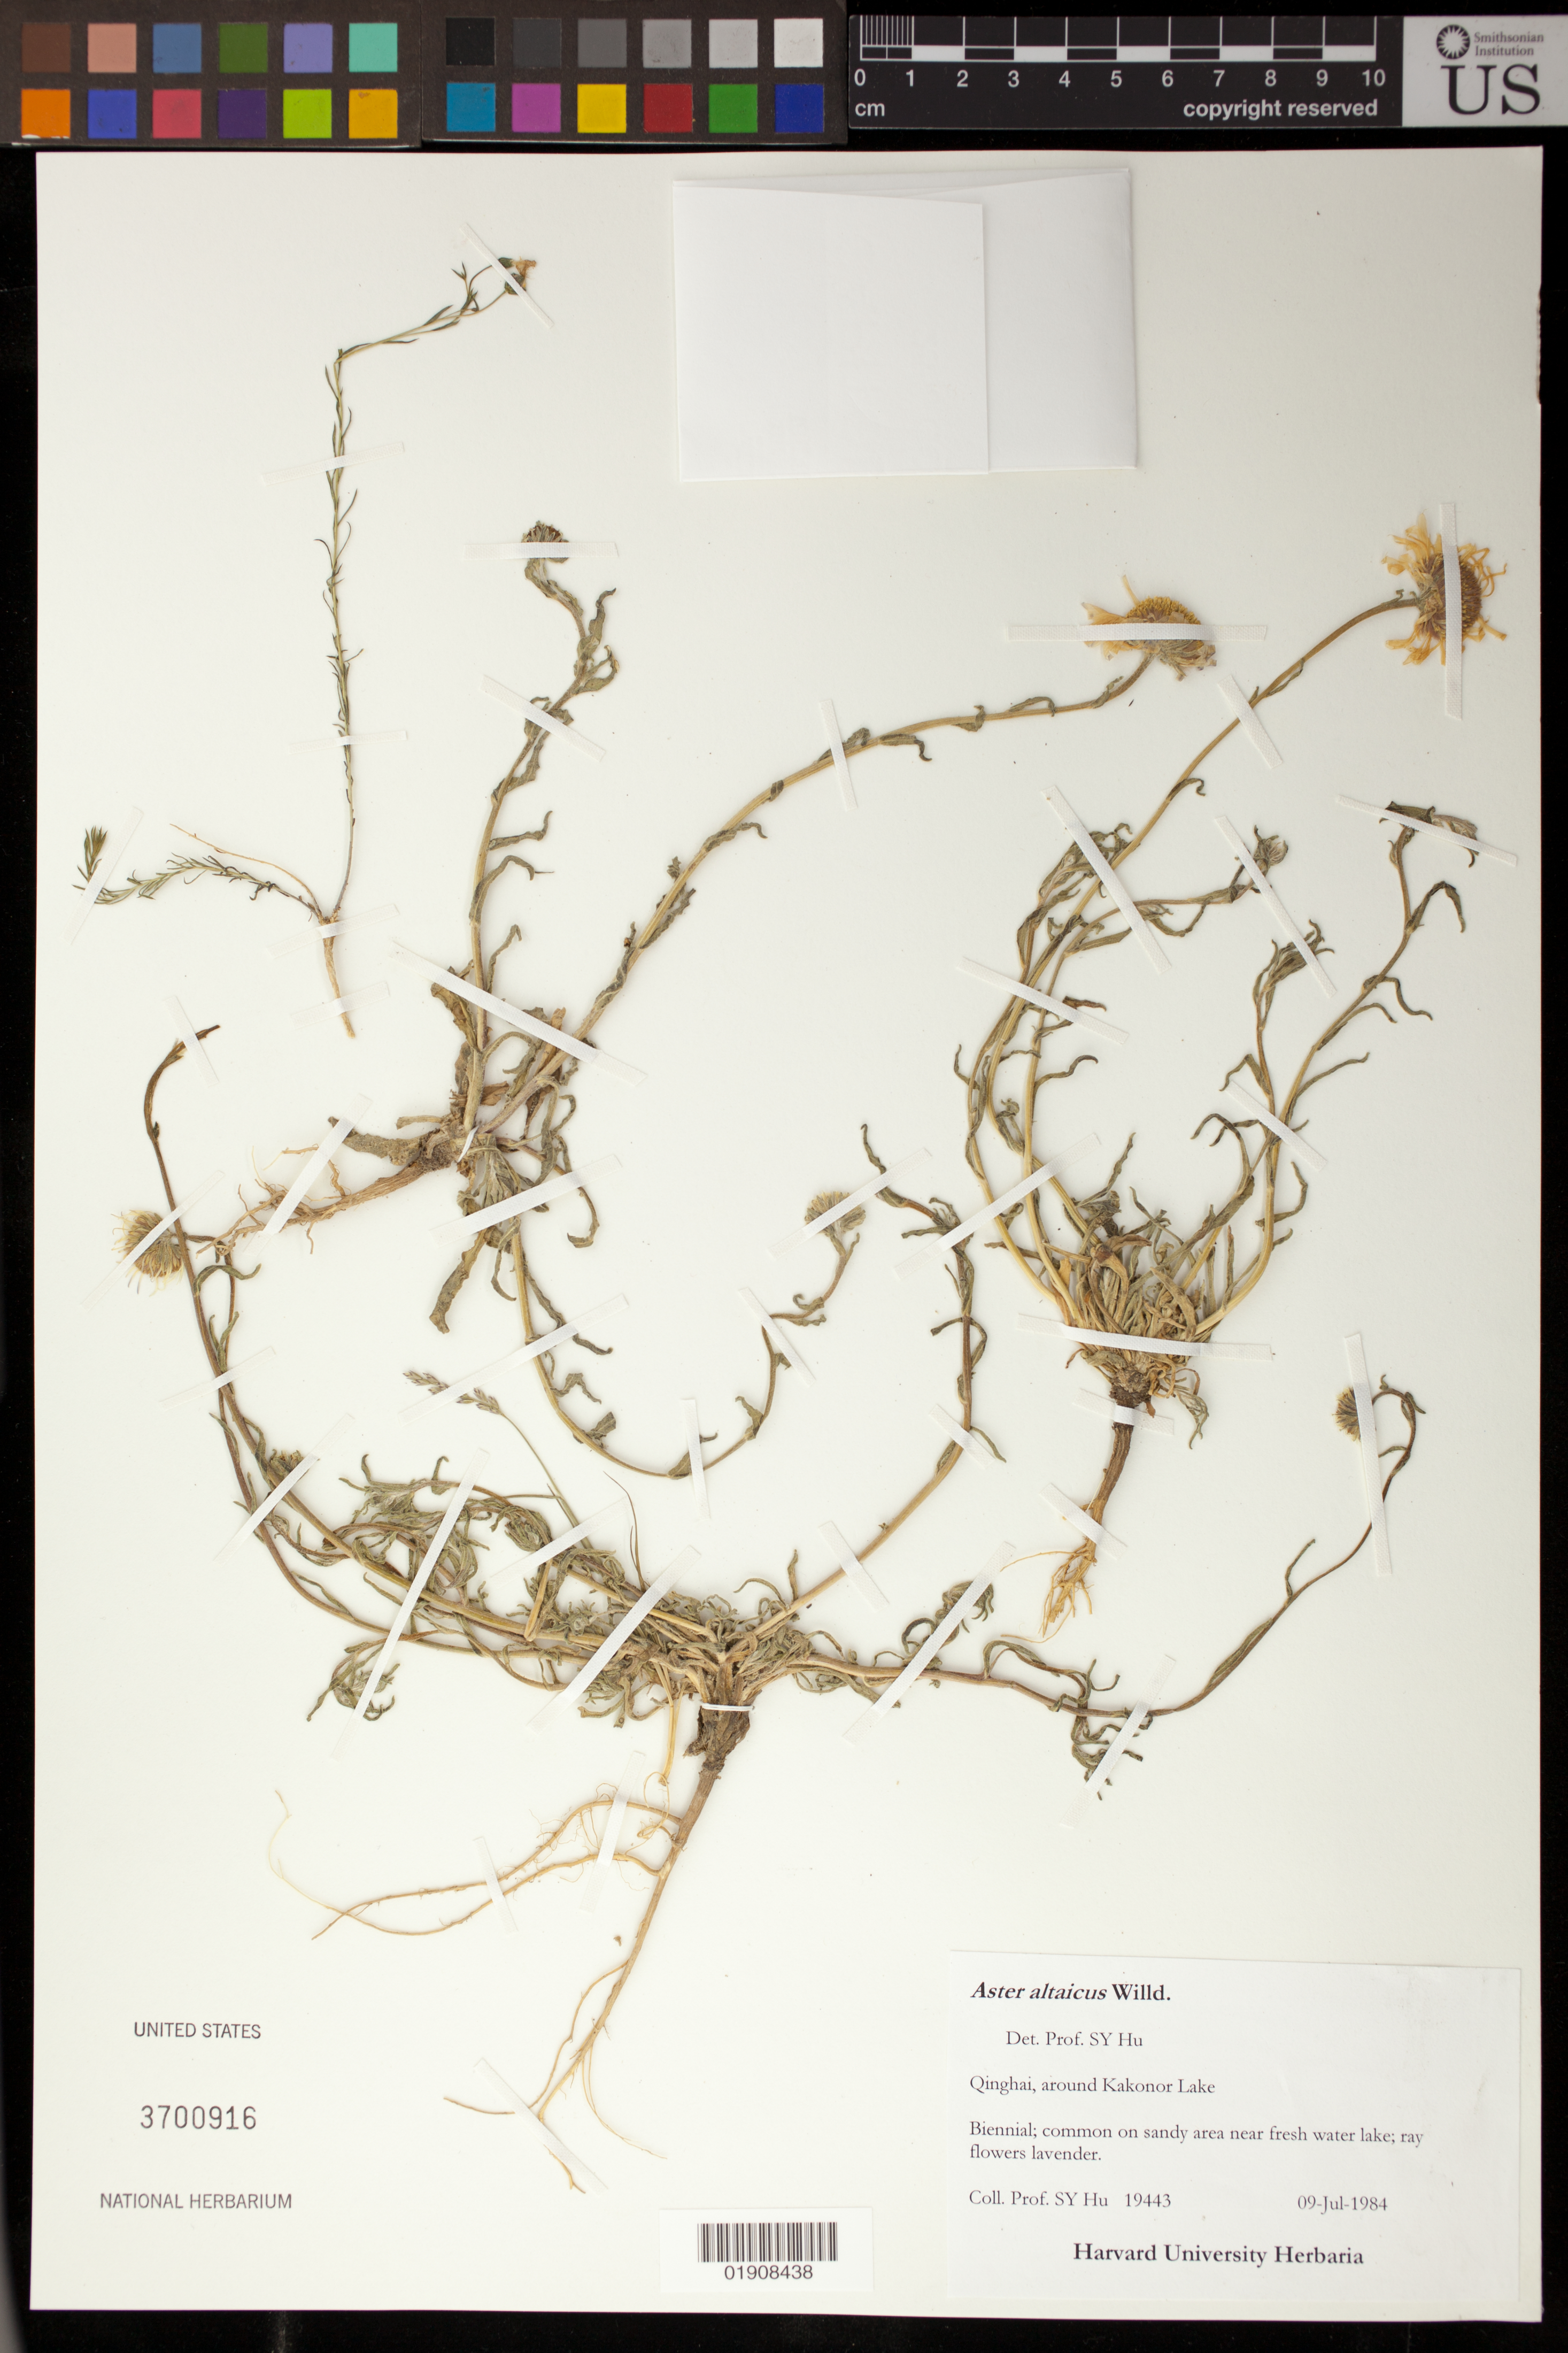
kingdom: Plantae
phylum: Tracheophyta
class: Magnoliopsida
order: Asterales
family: Asteraceae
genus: Aster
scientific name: Aster altaicus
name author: Willd.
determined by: Hu, S. Y.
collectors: S. Y. Hu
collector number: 19443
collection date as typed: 9 Jul 1984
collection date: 1984-07-09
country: China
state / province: Qinghai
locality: around Kakonor Lake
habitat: on sandy area near fresh water lake.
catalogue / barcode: US 3700916